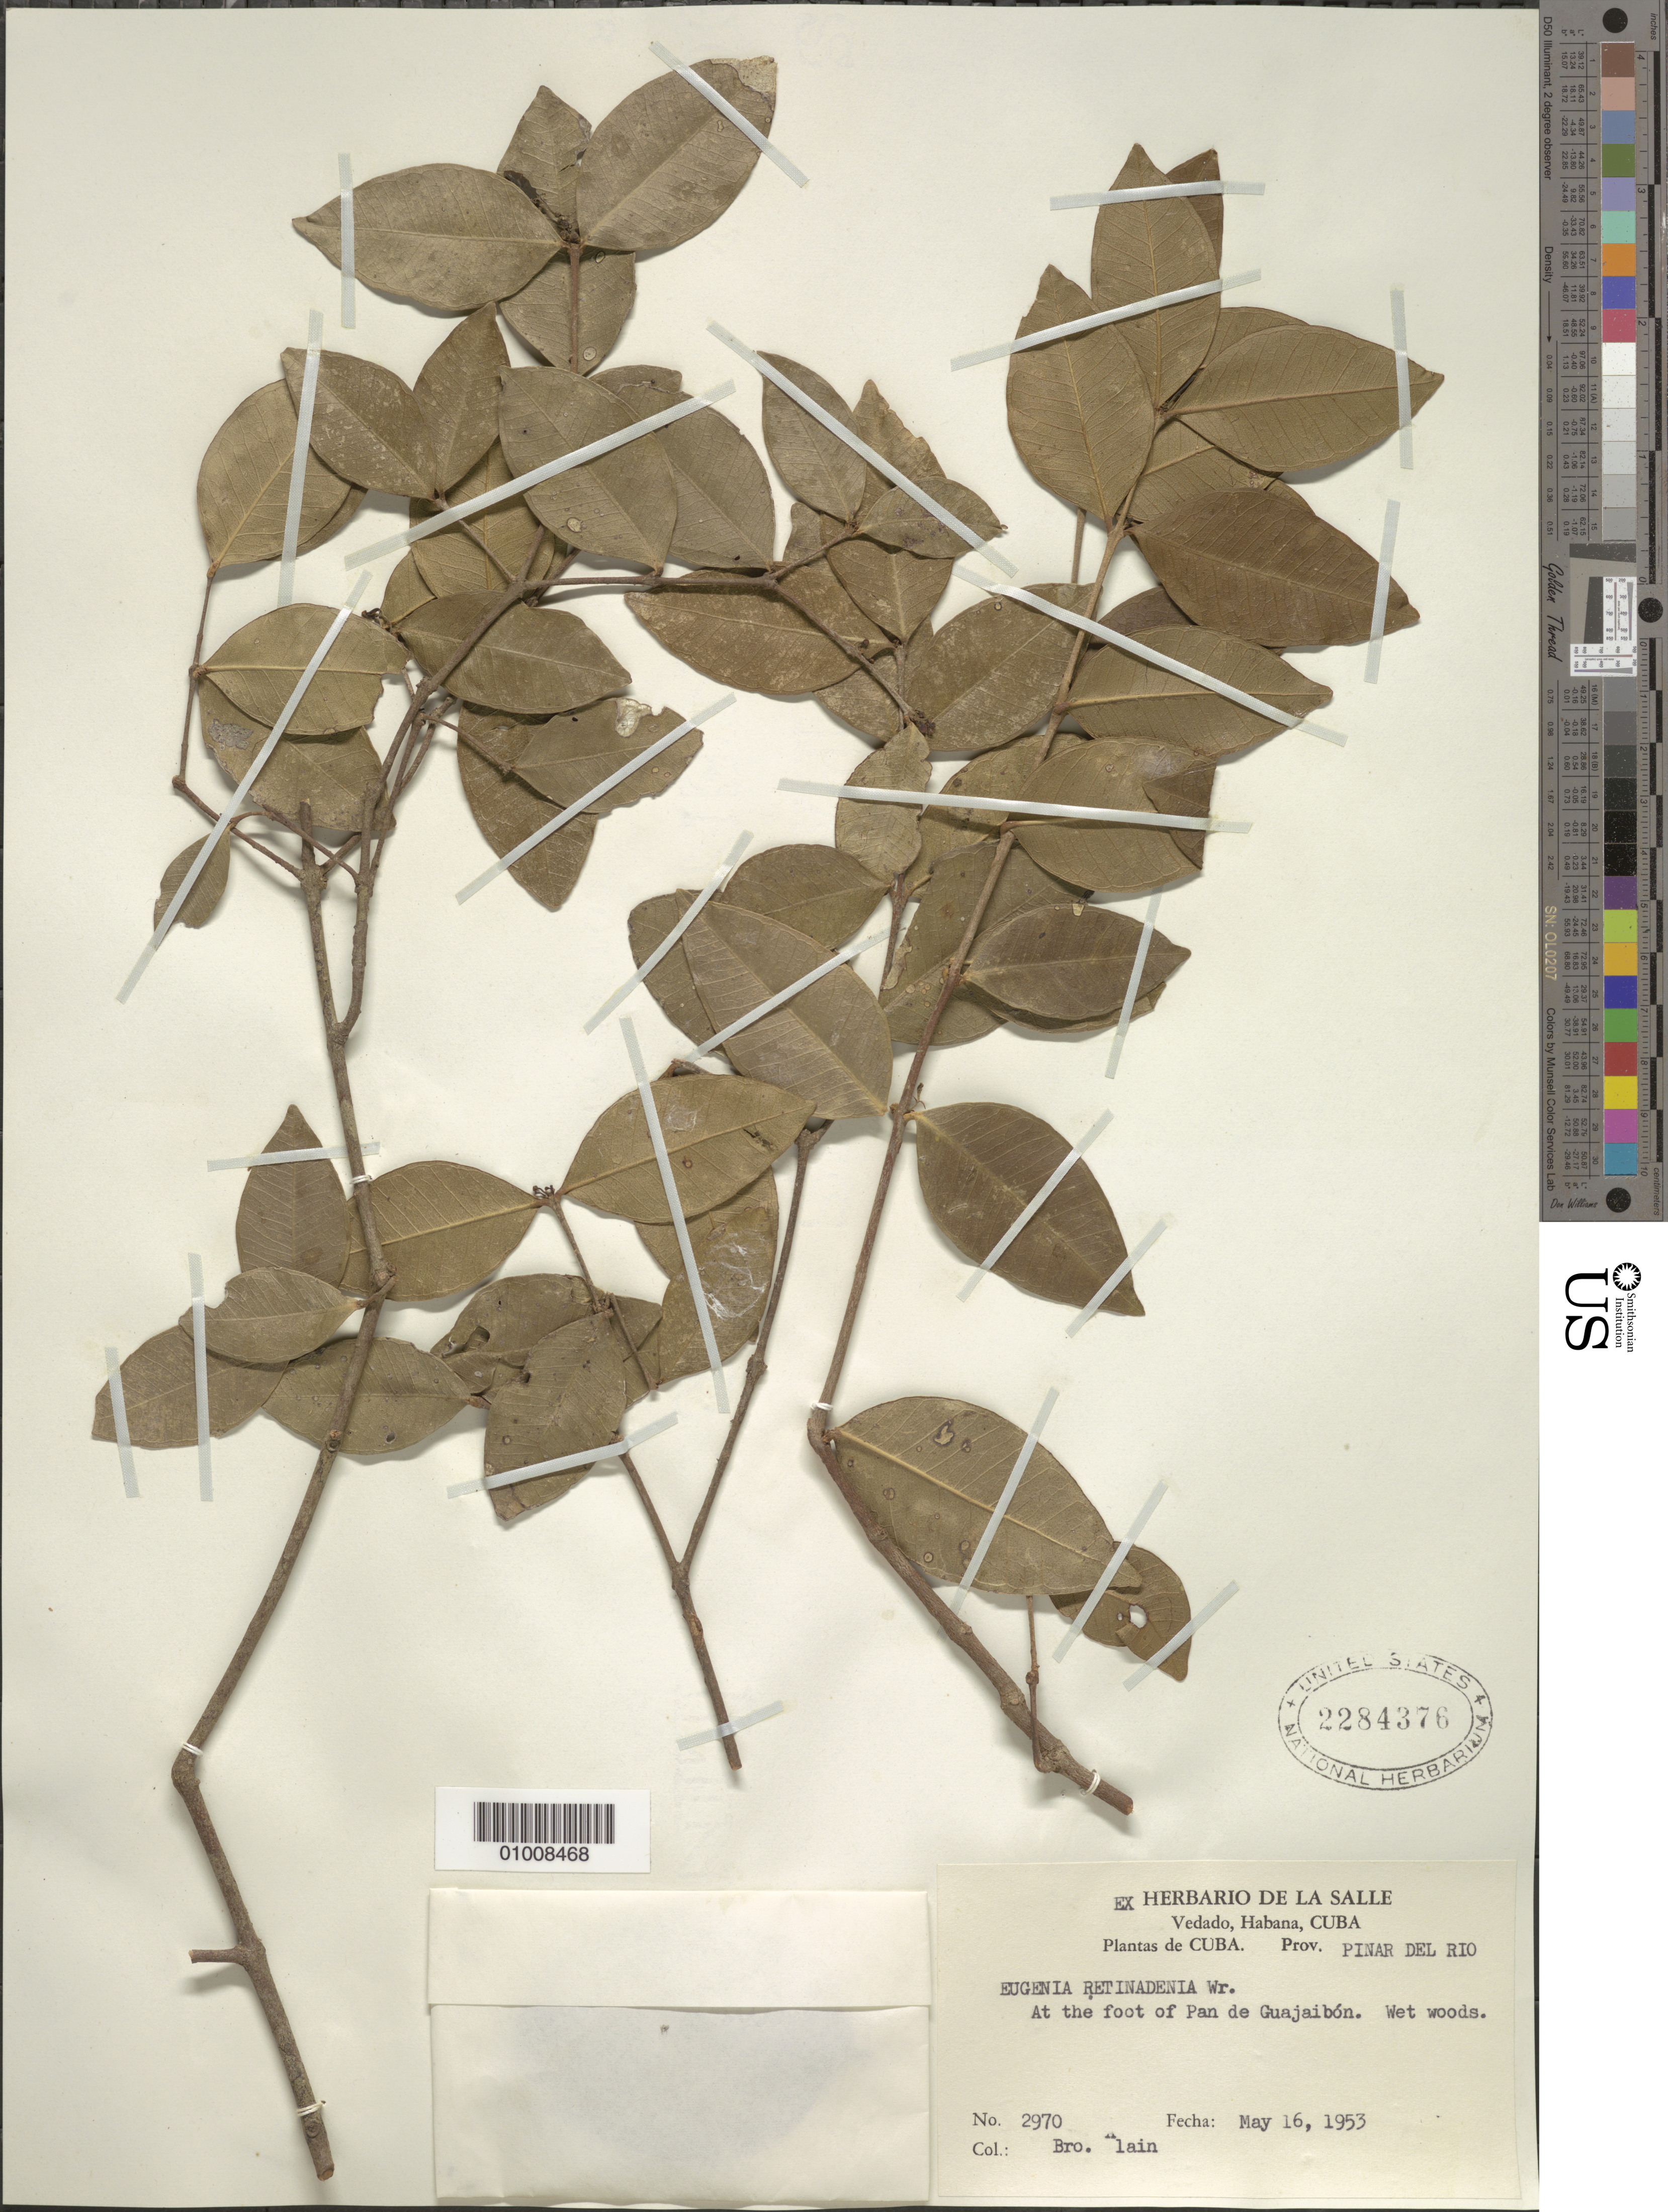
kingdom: Plantae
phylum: Tracheophyta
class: Magnoliopsida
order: Myrtales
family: Myrtaceae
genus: Eugenia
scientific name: Eugenia retinadenia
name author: C. Wright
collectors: A. H. Liogier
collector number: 2970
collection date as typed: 16 May 1953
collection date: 1953-05-16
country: Cuba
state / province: Pinar del Rio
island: Cuba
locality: At the foot of Pan de Guajaibón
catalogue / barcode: US 2284376